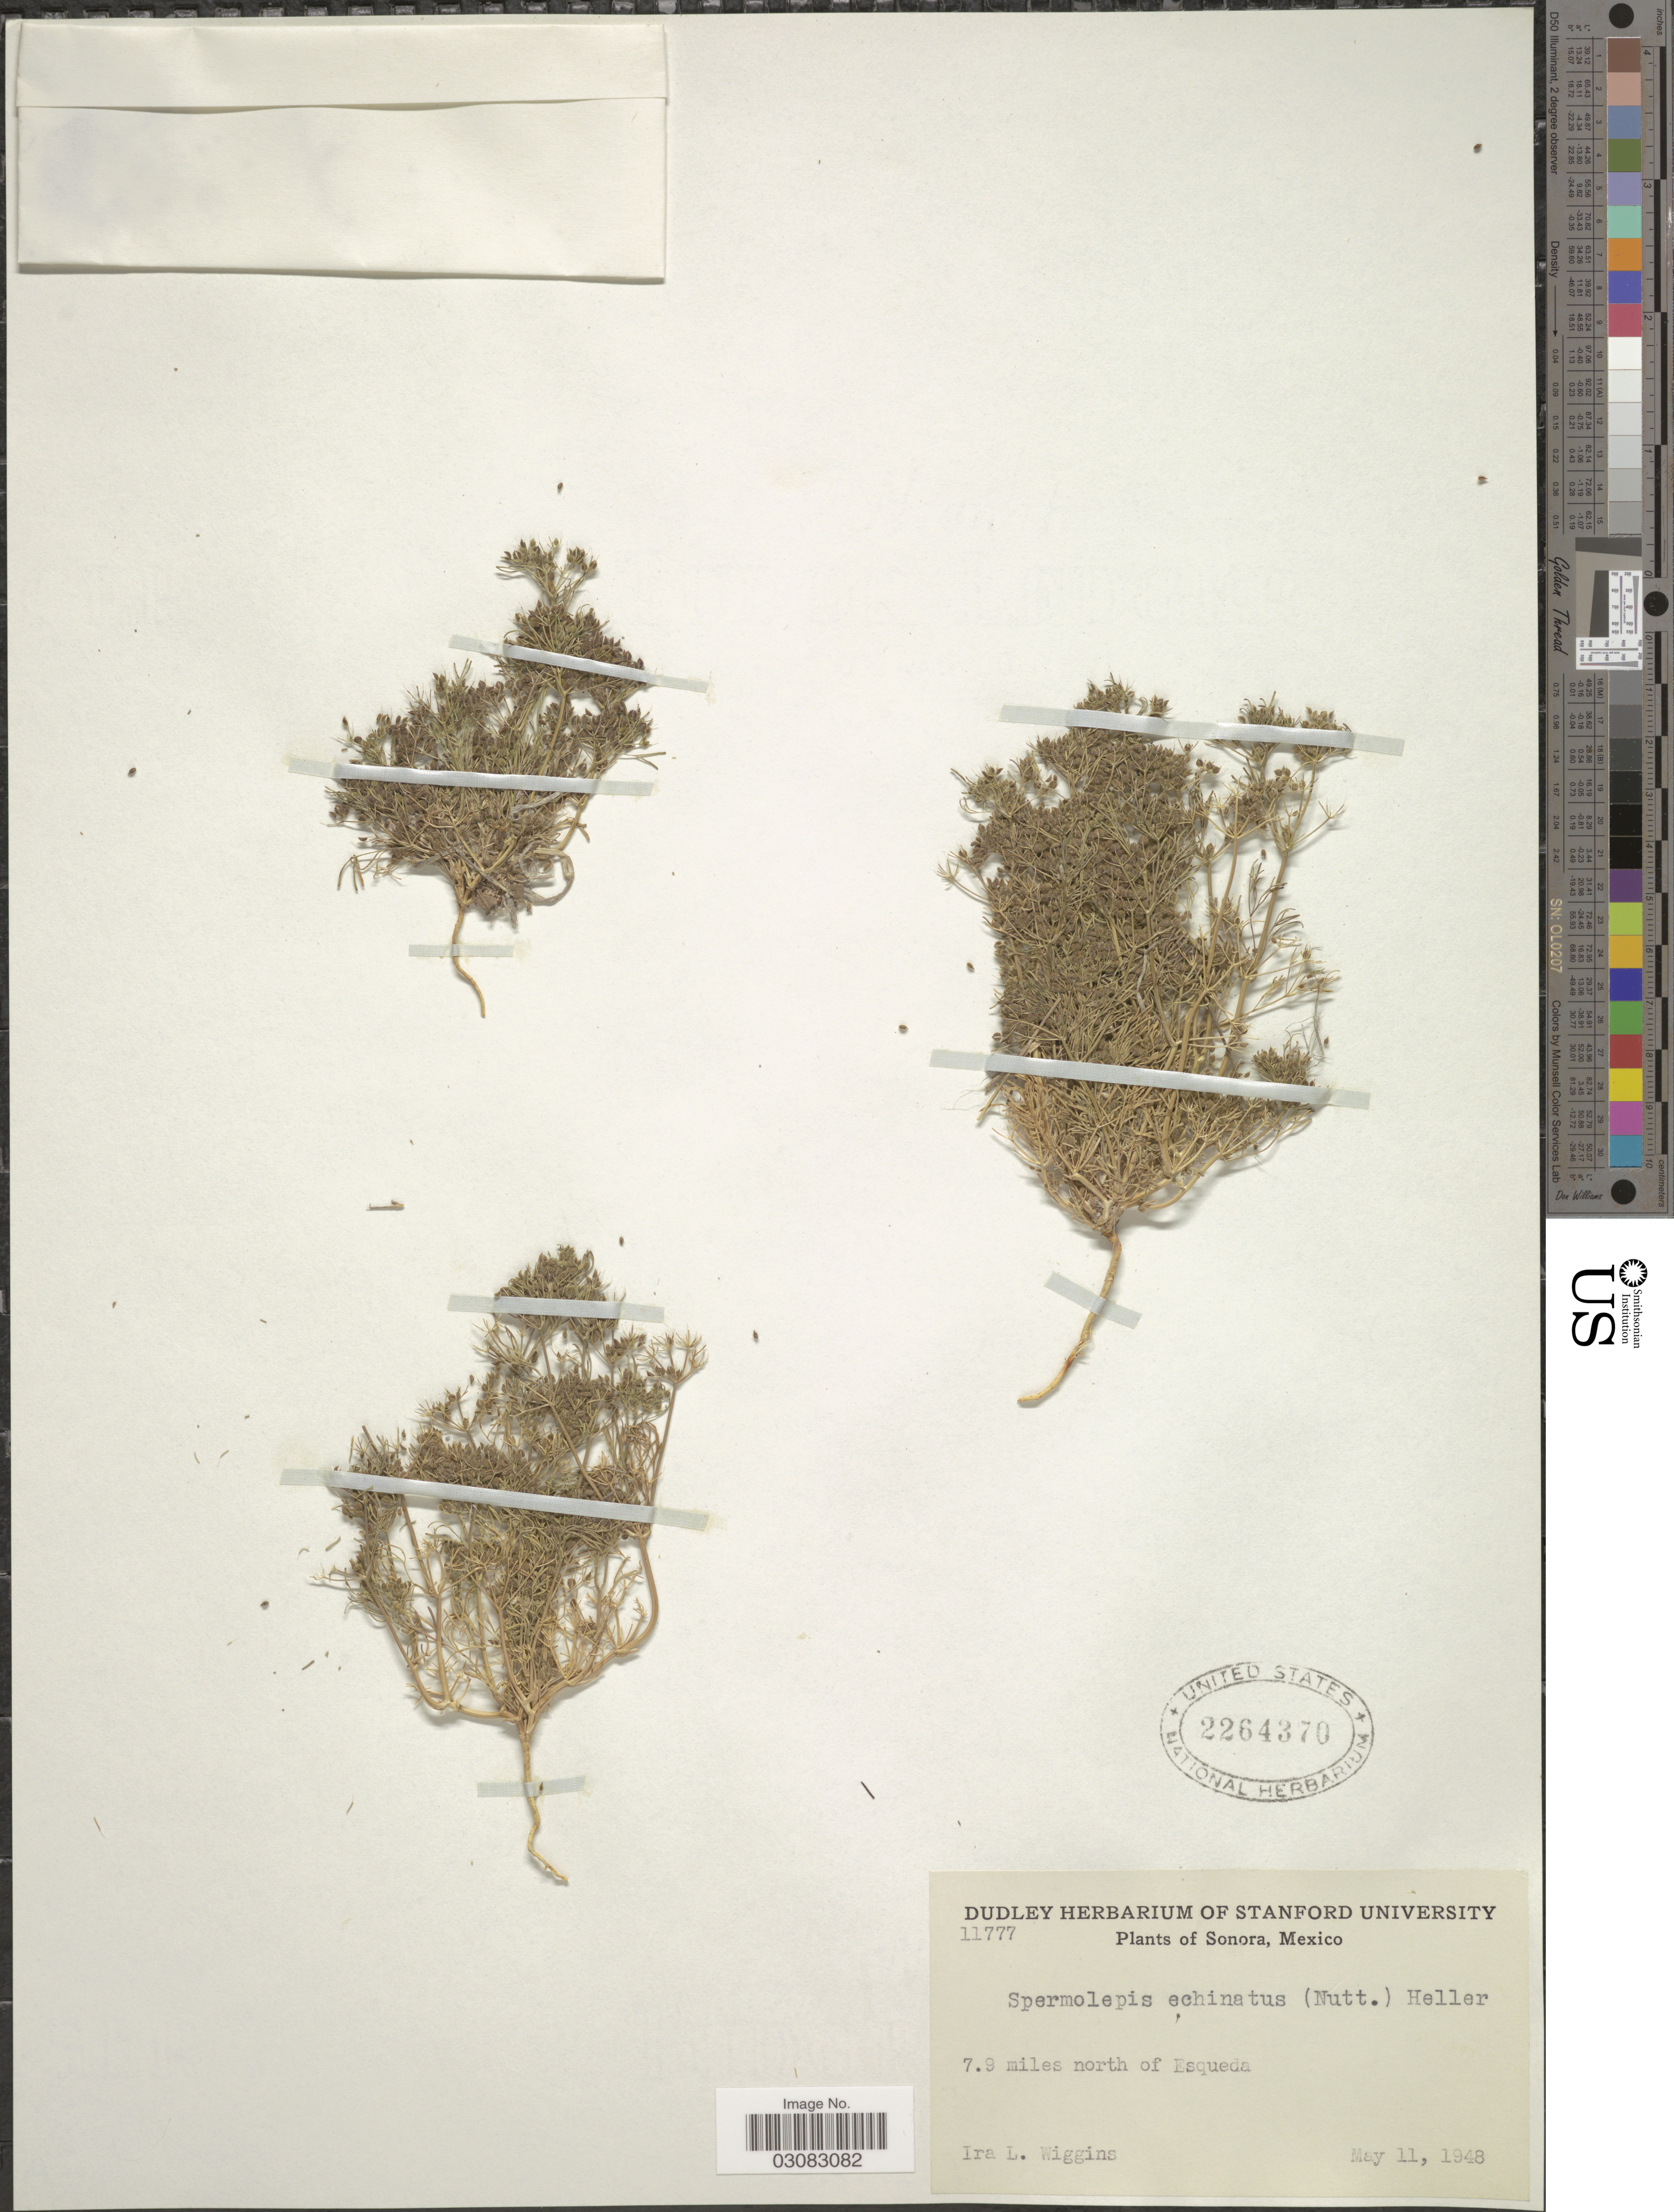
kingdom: Plantae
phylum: Tracheophyta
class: Magnoliopsida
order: Apiales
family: Apiaceae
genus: Spermolepis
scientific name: Spermolepis echinata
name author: (Nutt. ex DC.) A. Heller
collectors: I. L. Wiggins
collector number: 11777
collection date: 1948-05-11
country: Mexico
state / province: Sonora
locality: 7.9 miles north of Esqueda.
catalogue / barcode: US 2264370